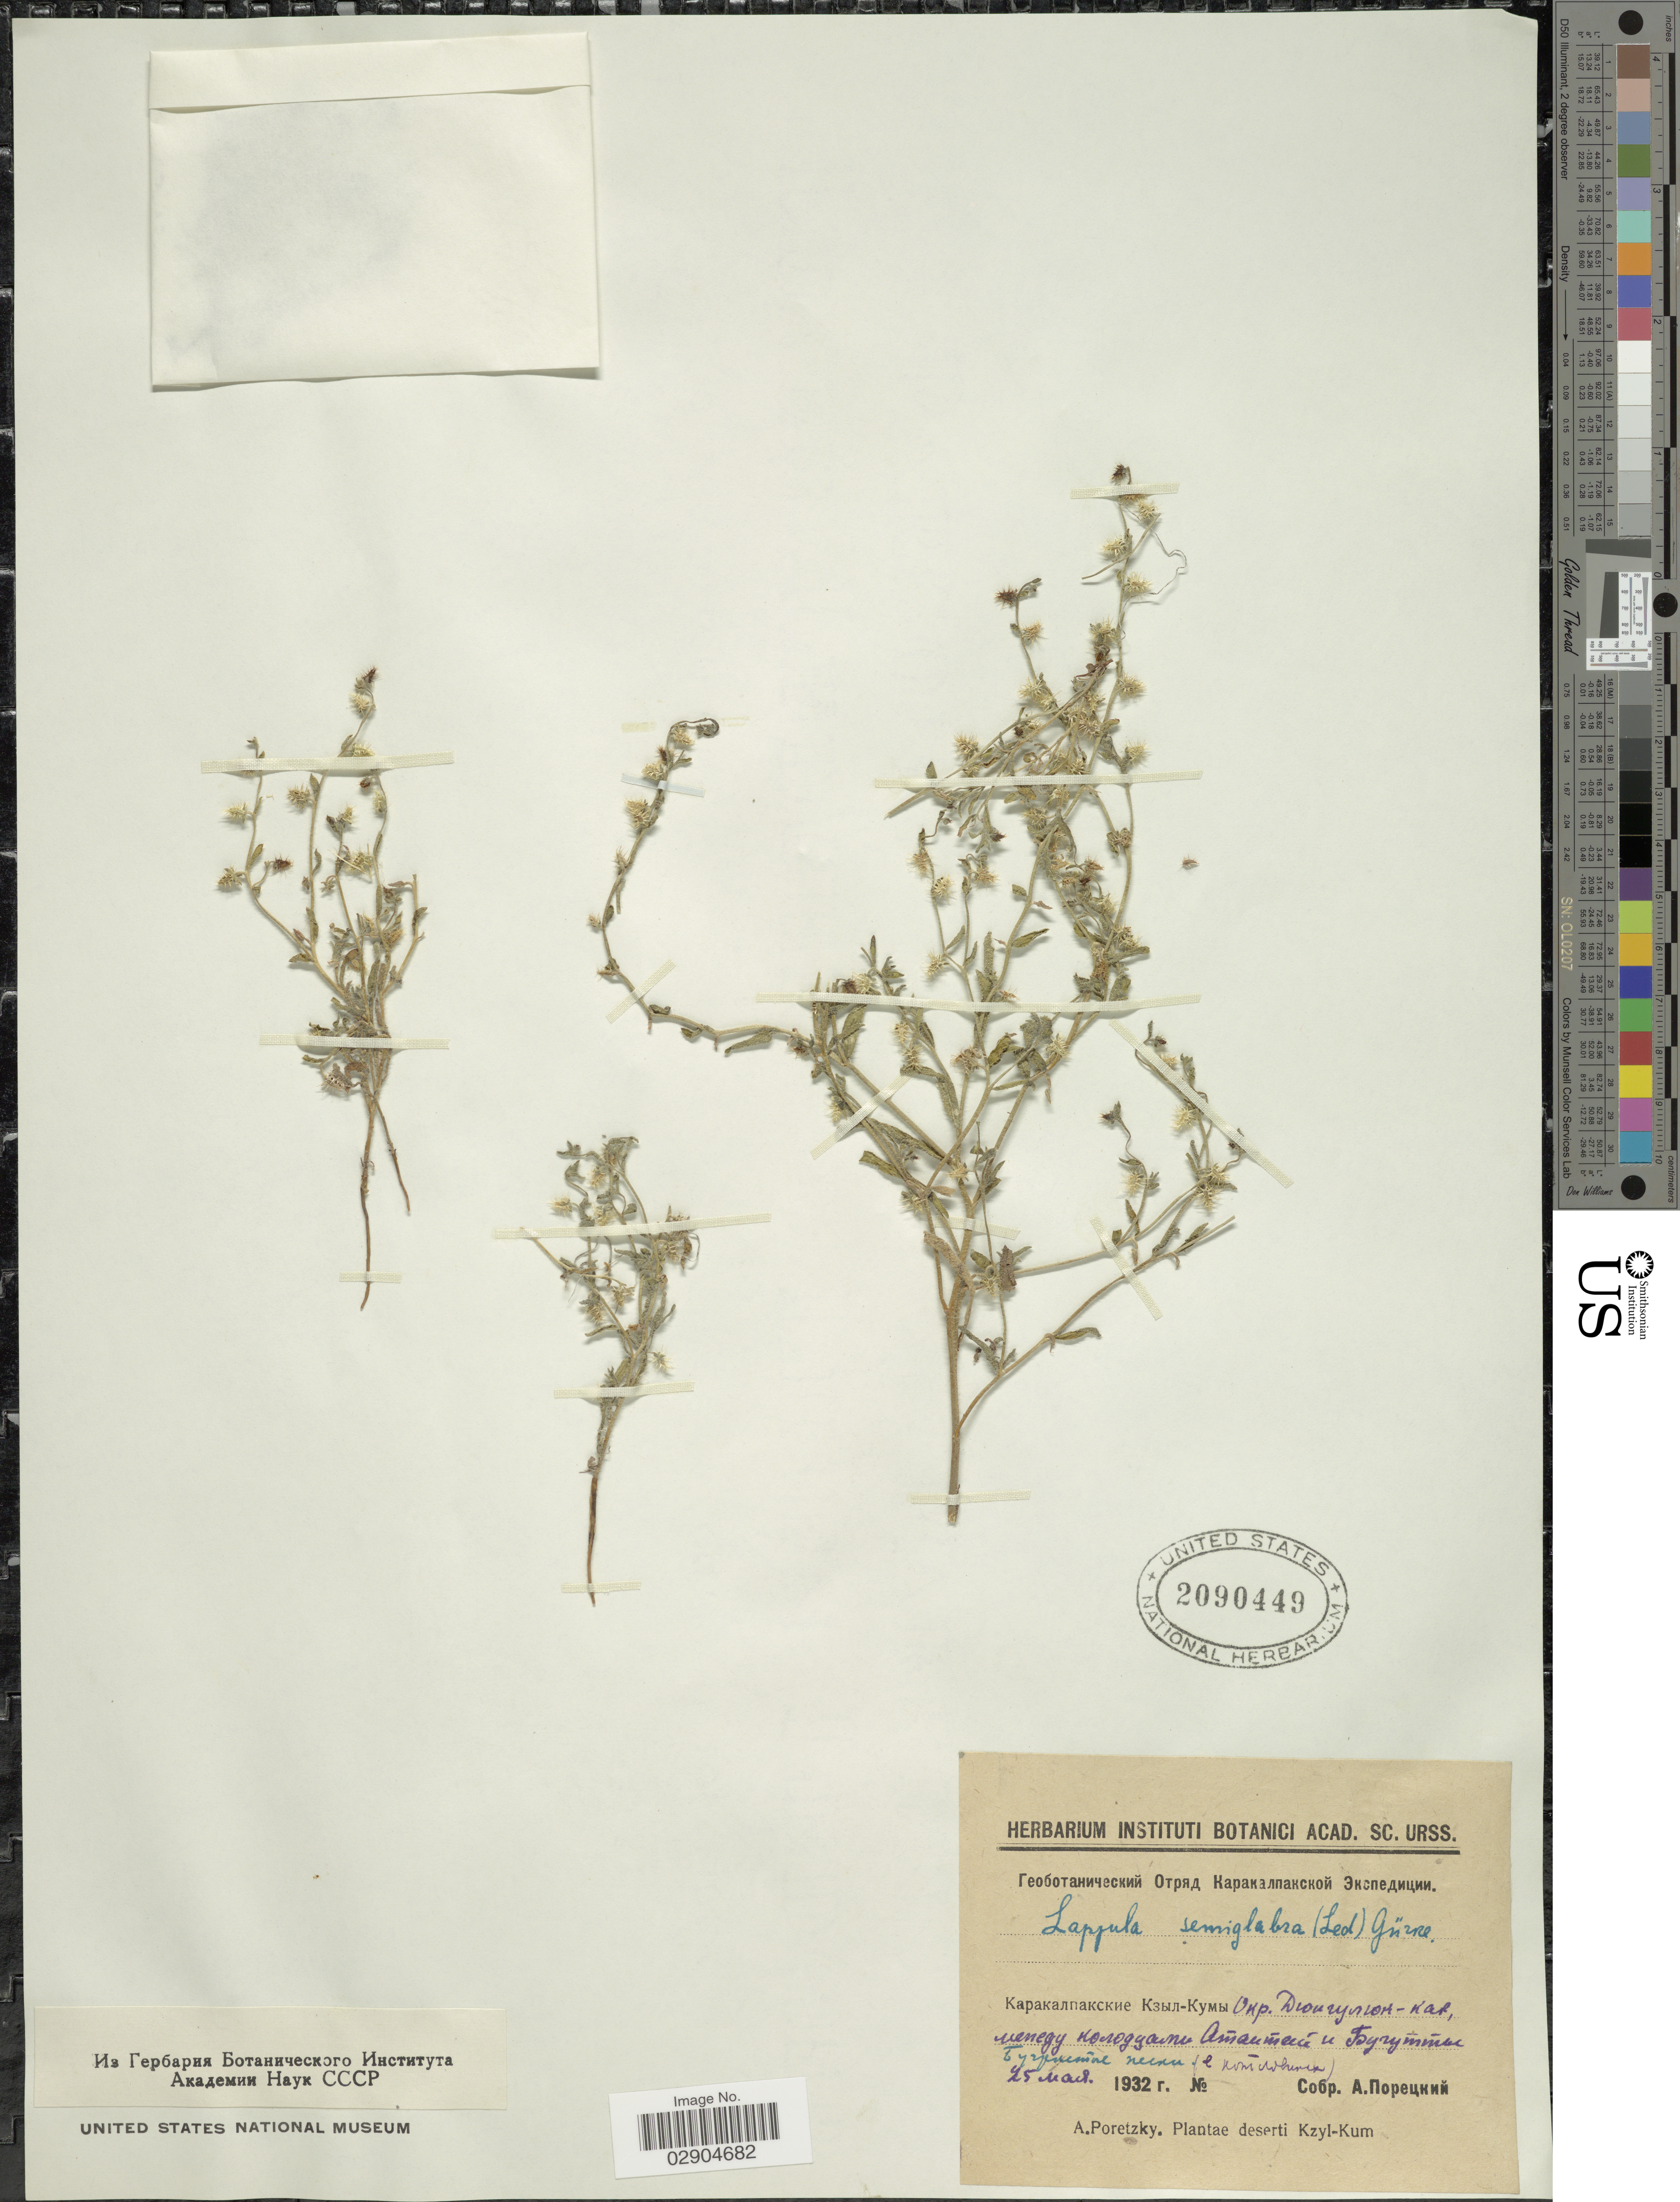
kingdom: Plantae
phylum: Tracheophyta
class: Magnoliopsida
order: Boraginales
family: Boraginaceae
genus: Lappula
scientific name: Lappula marginata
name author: (M. Bieb.) Gürke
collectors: A. Poretzky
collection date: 1932-05-25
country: Uzbekistan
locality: Kyzylkum Desert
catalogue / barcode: US 2090449